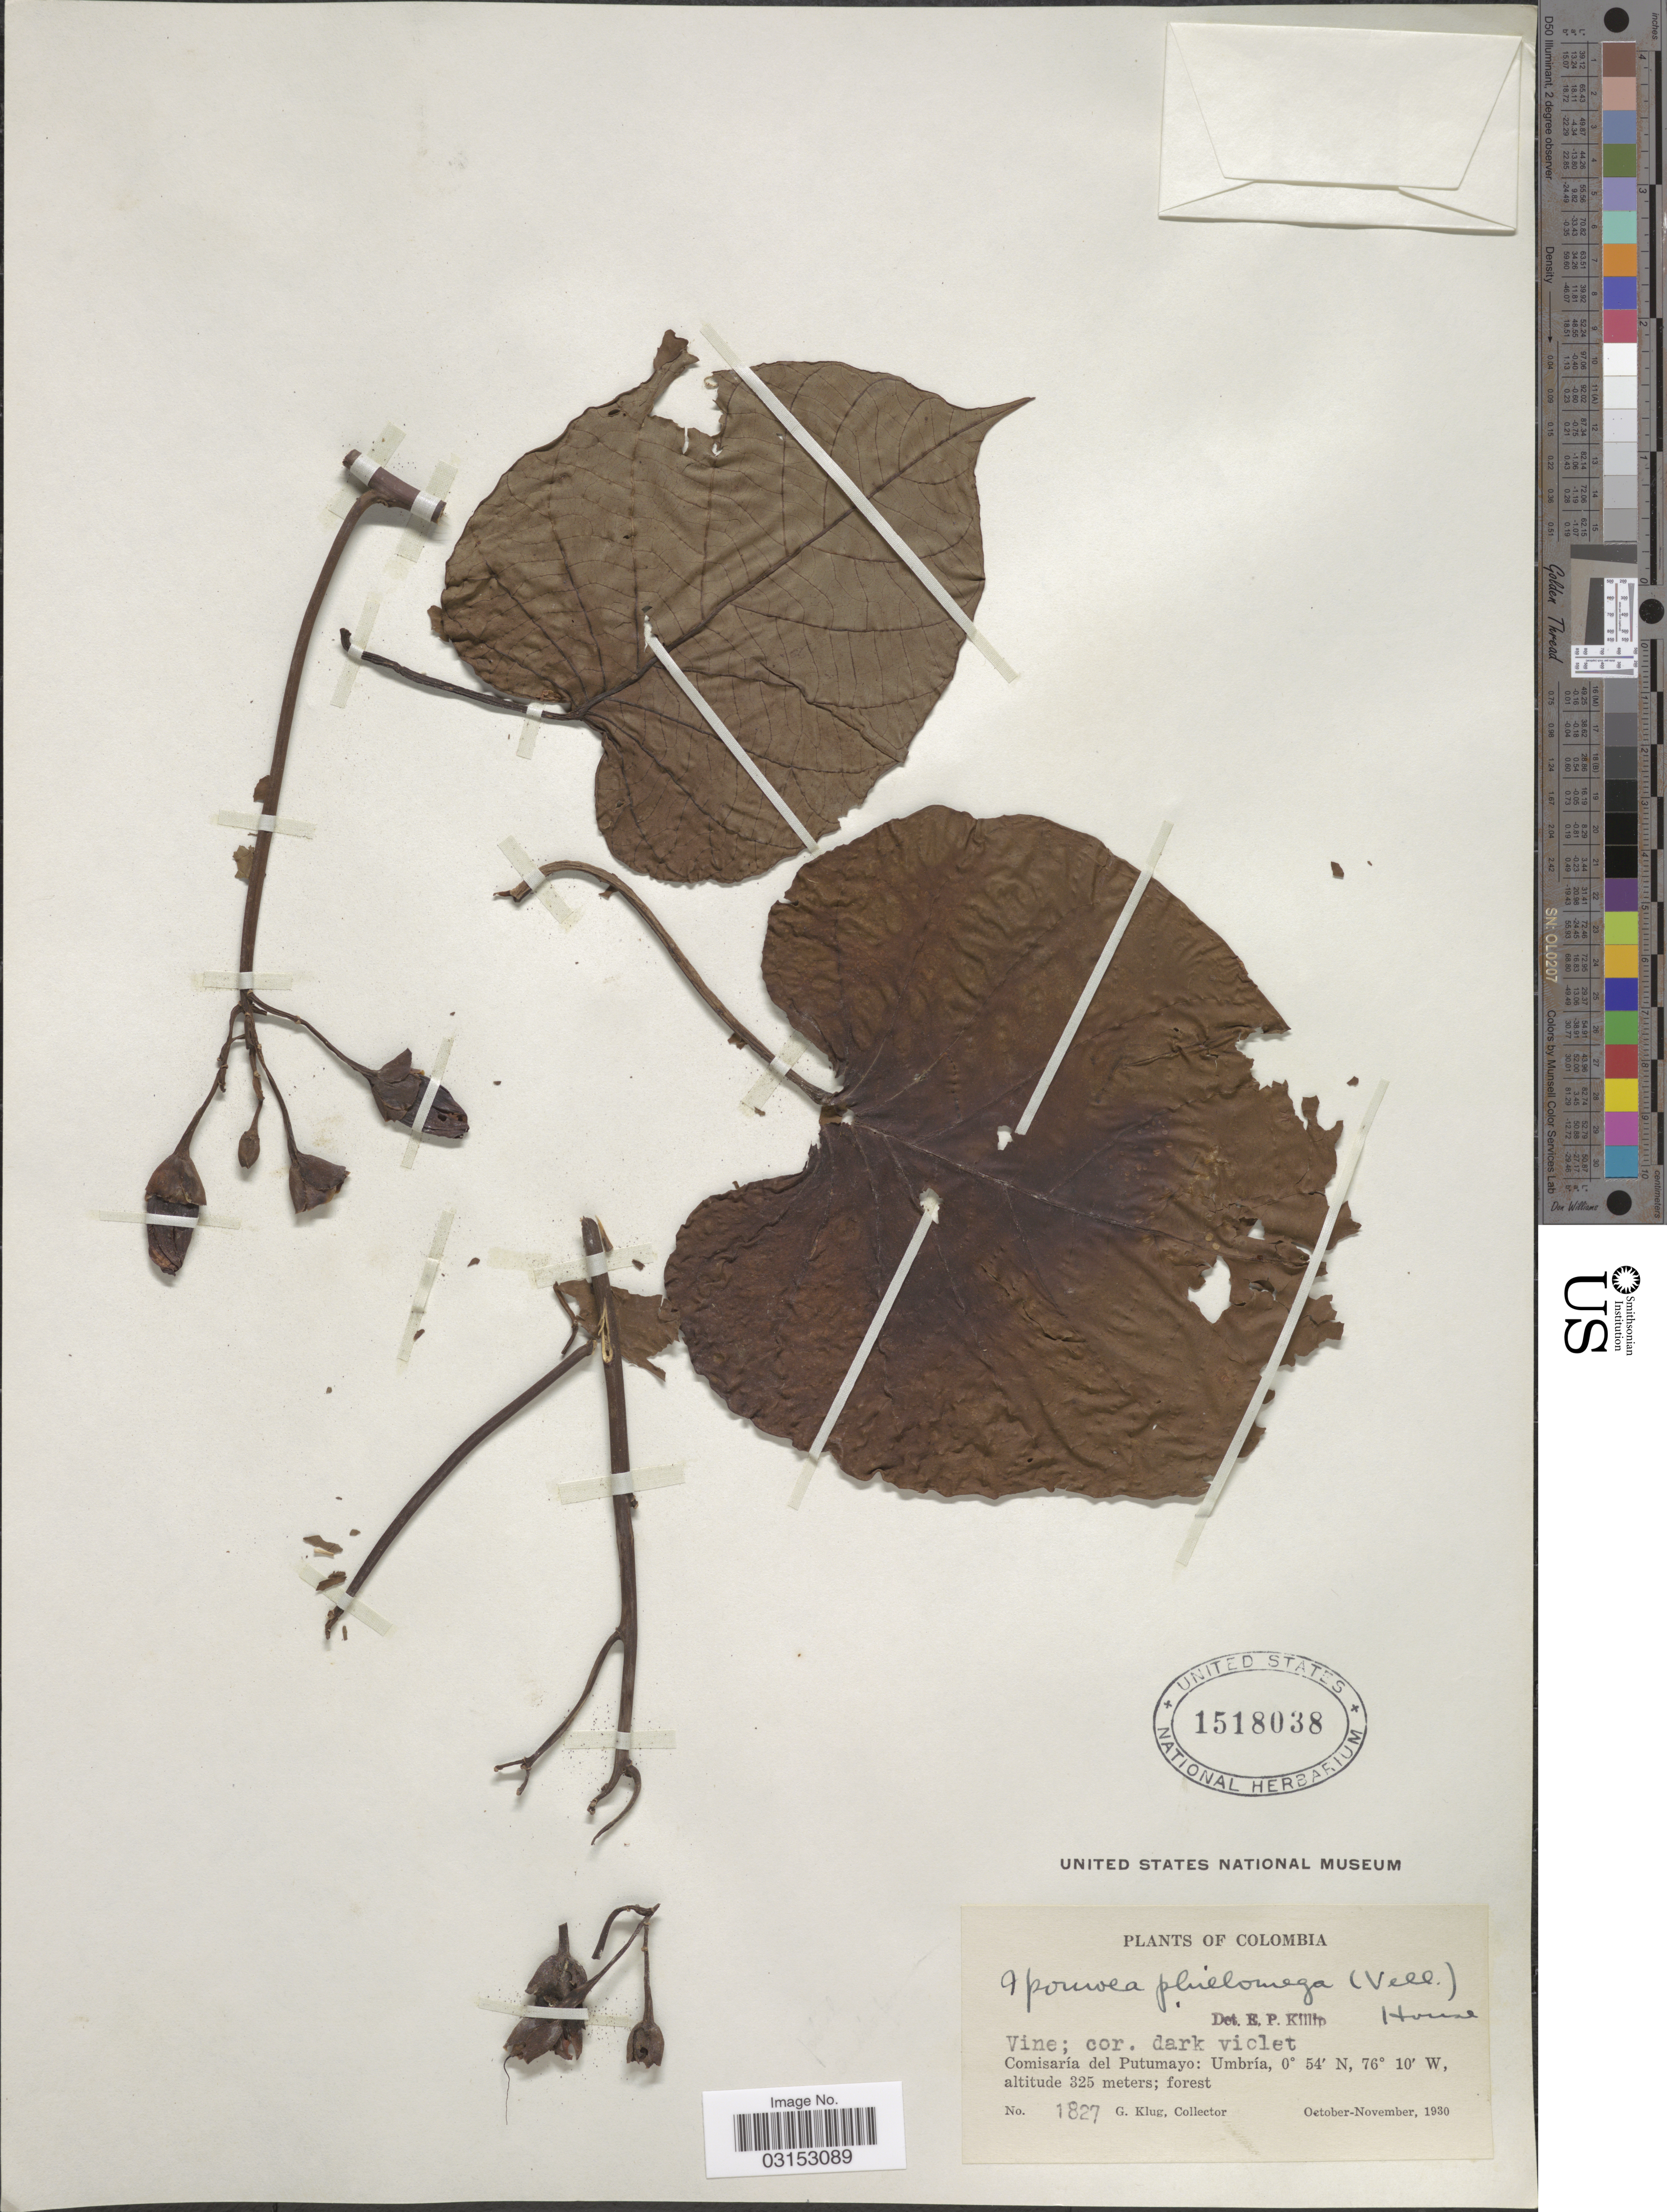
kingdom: Plantae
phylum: Tracheophyta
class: Magnoliopsida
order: Solanales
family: Convolvulaceae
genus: Ipomoea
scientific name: Ipomoea pterodes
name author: Choisy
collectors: G. Klug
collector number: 1827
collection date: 1930-10/1930-11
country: Colombia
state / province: Putumayo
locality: Comisaría del Putumayo: Umbría.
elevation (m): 325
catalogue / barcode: US 1518038